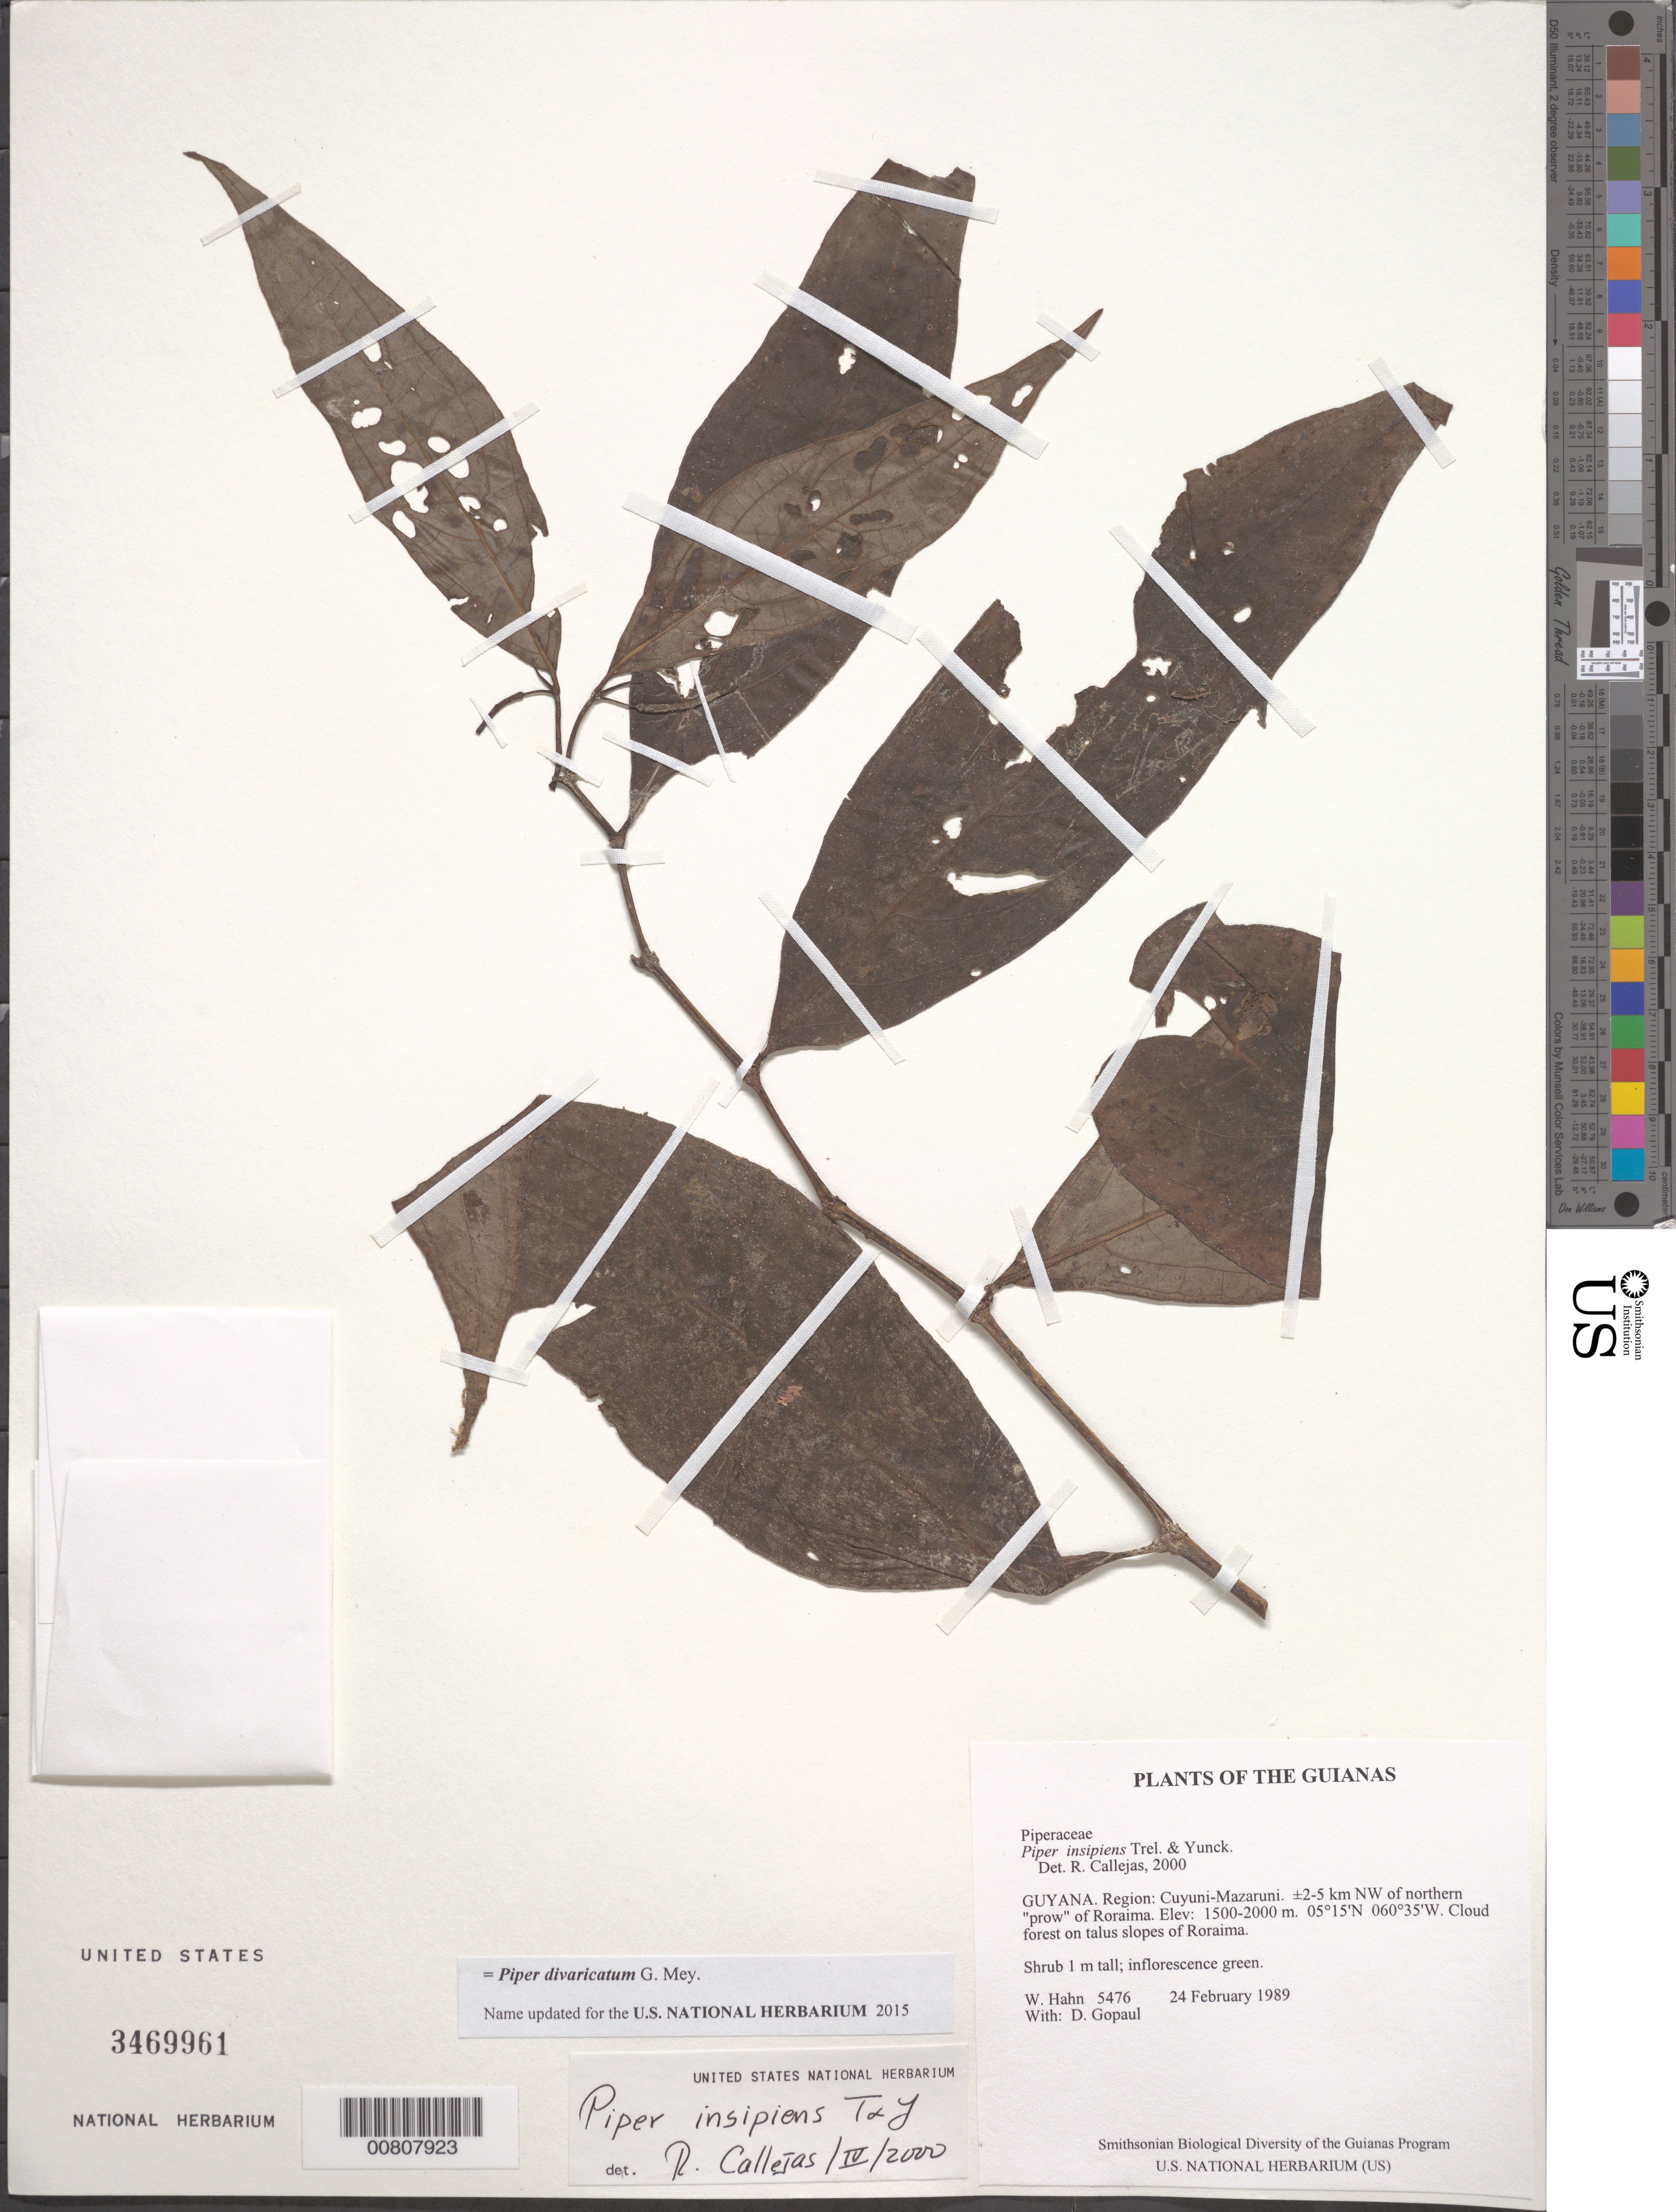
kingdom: Plantae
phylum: Tracheophyta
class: Magnoliopsida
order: Piperales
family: Piperaceae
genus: Piper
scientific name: Piper duidaense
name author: Trel.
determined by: Görts-van Rijn, A. R.; Christenhusz, M. J.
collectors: W. Hahn & D. Gopaul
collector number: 5476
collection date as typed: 24 February 1989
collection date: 1989-02-24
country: Guyana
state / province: Cuyuni-Mazaruni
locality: ±2-5 km NW of northern "prow" of Roraima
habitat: Cloud forest on talus slopes of Roraima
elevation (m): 1500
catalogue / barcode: US 3469961